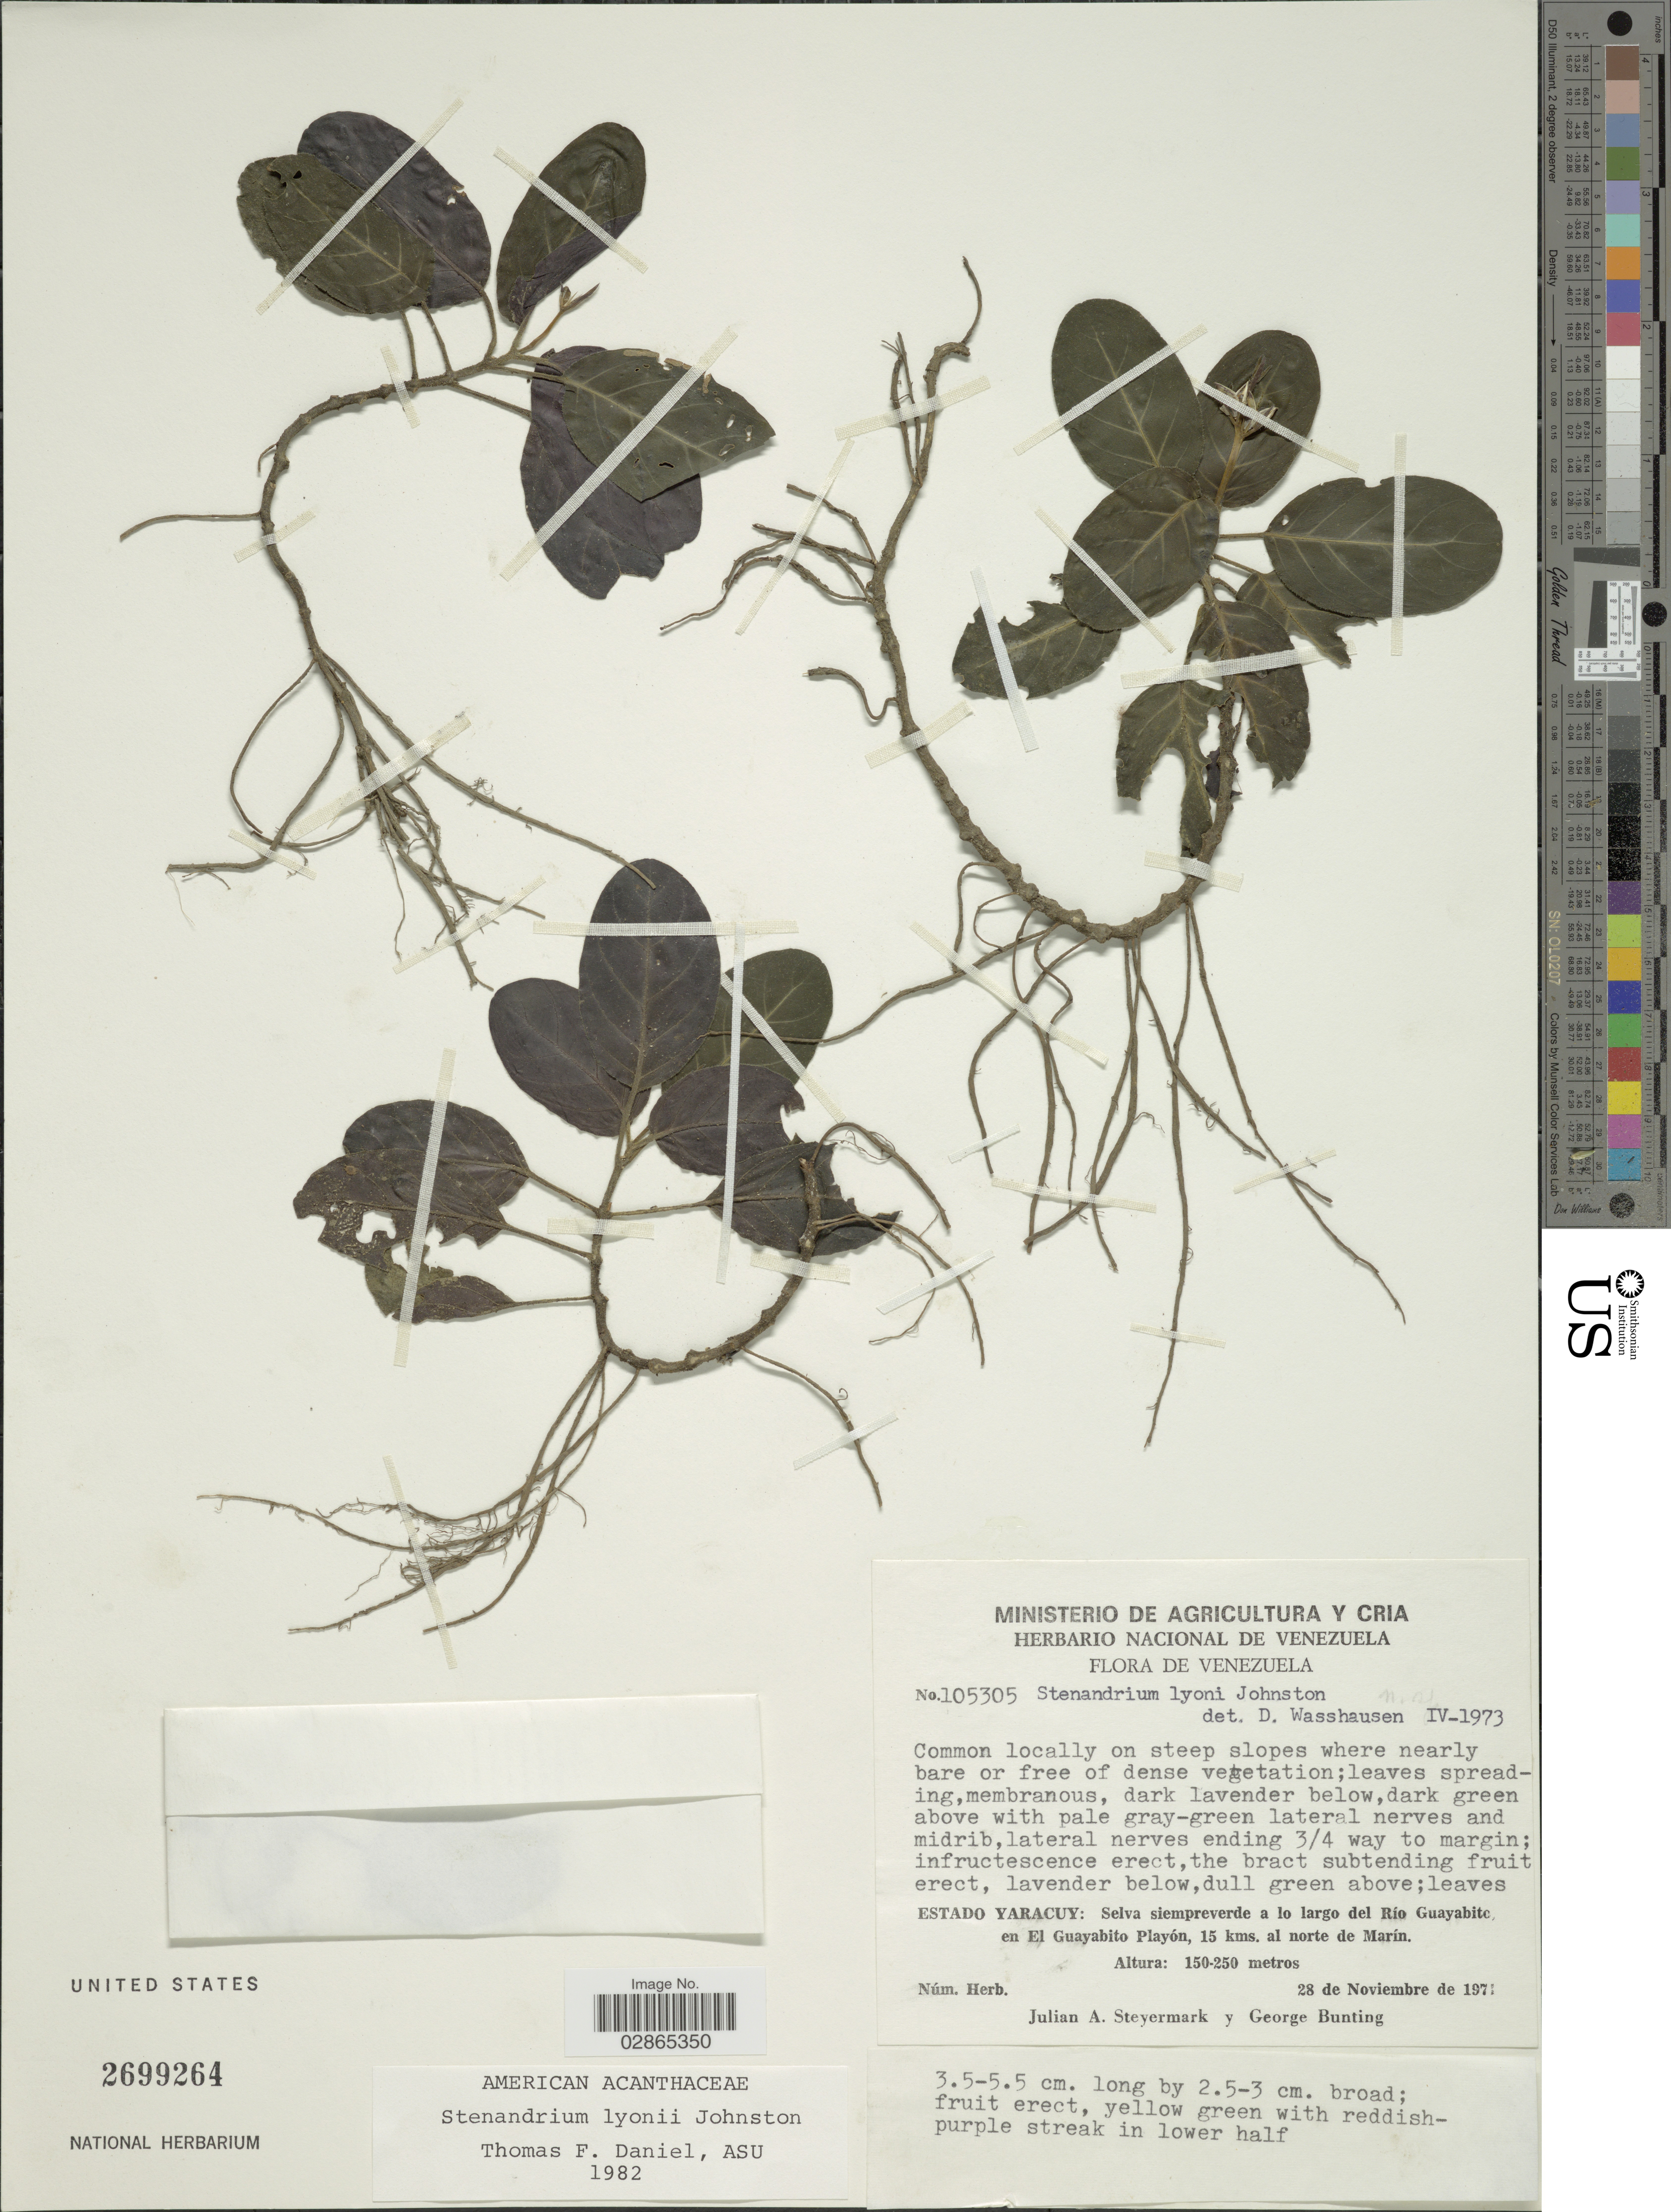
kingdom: Plantae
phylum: Tracheophyta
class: Magnoliopsida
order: Lamiales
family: Acanthaceae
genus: Stenandrium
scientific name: Stenandrium lyonii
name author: J.R. Johnst.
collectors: J. Steyermark & G. S. Bunting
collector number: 105305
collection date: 1971-11-28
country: Venezuela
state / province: Yaracuy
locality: Selva siempreverde a lo largo del Río Guayabito, en El Guayabito Playón, 15 kms. al norte de Marín.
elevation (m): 150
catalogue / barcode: US 2699264